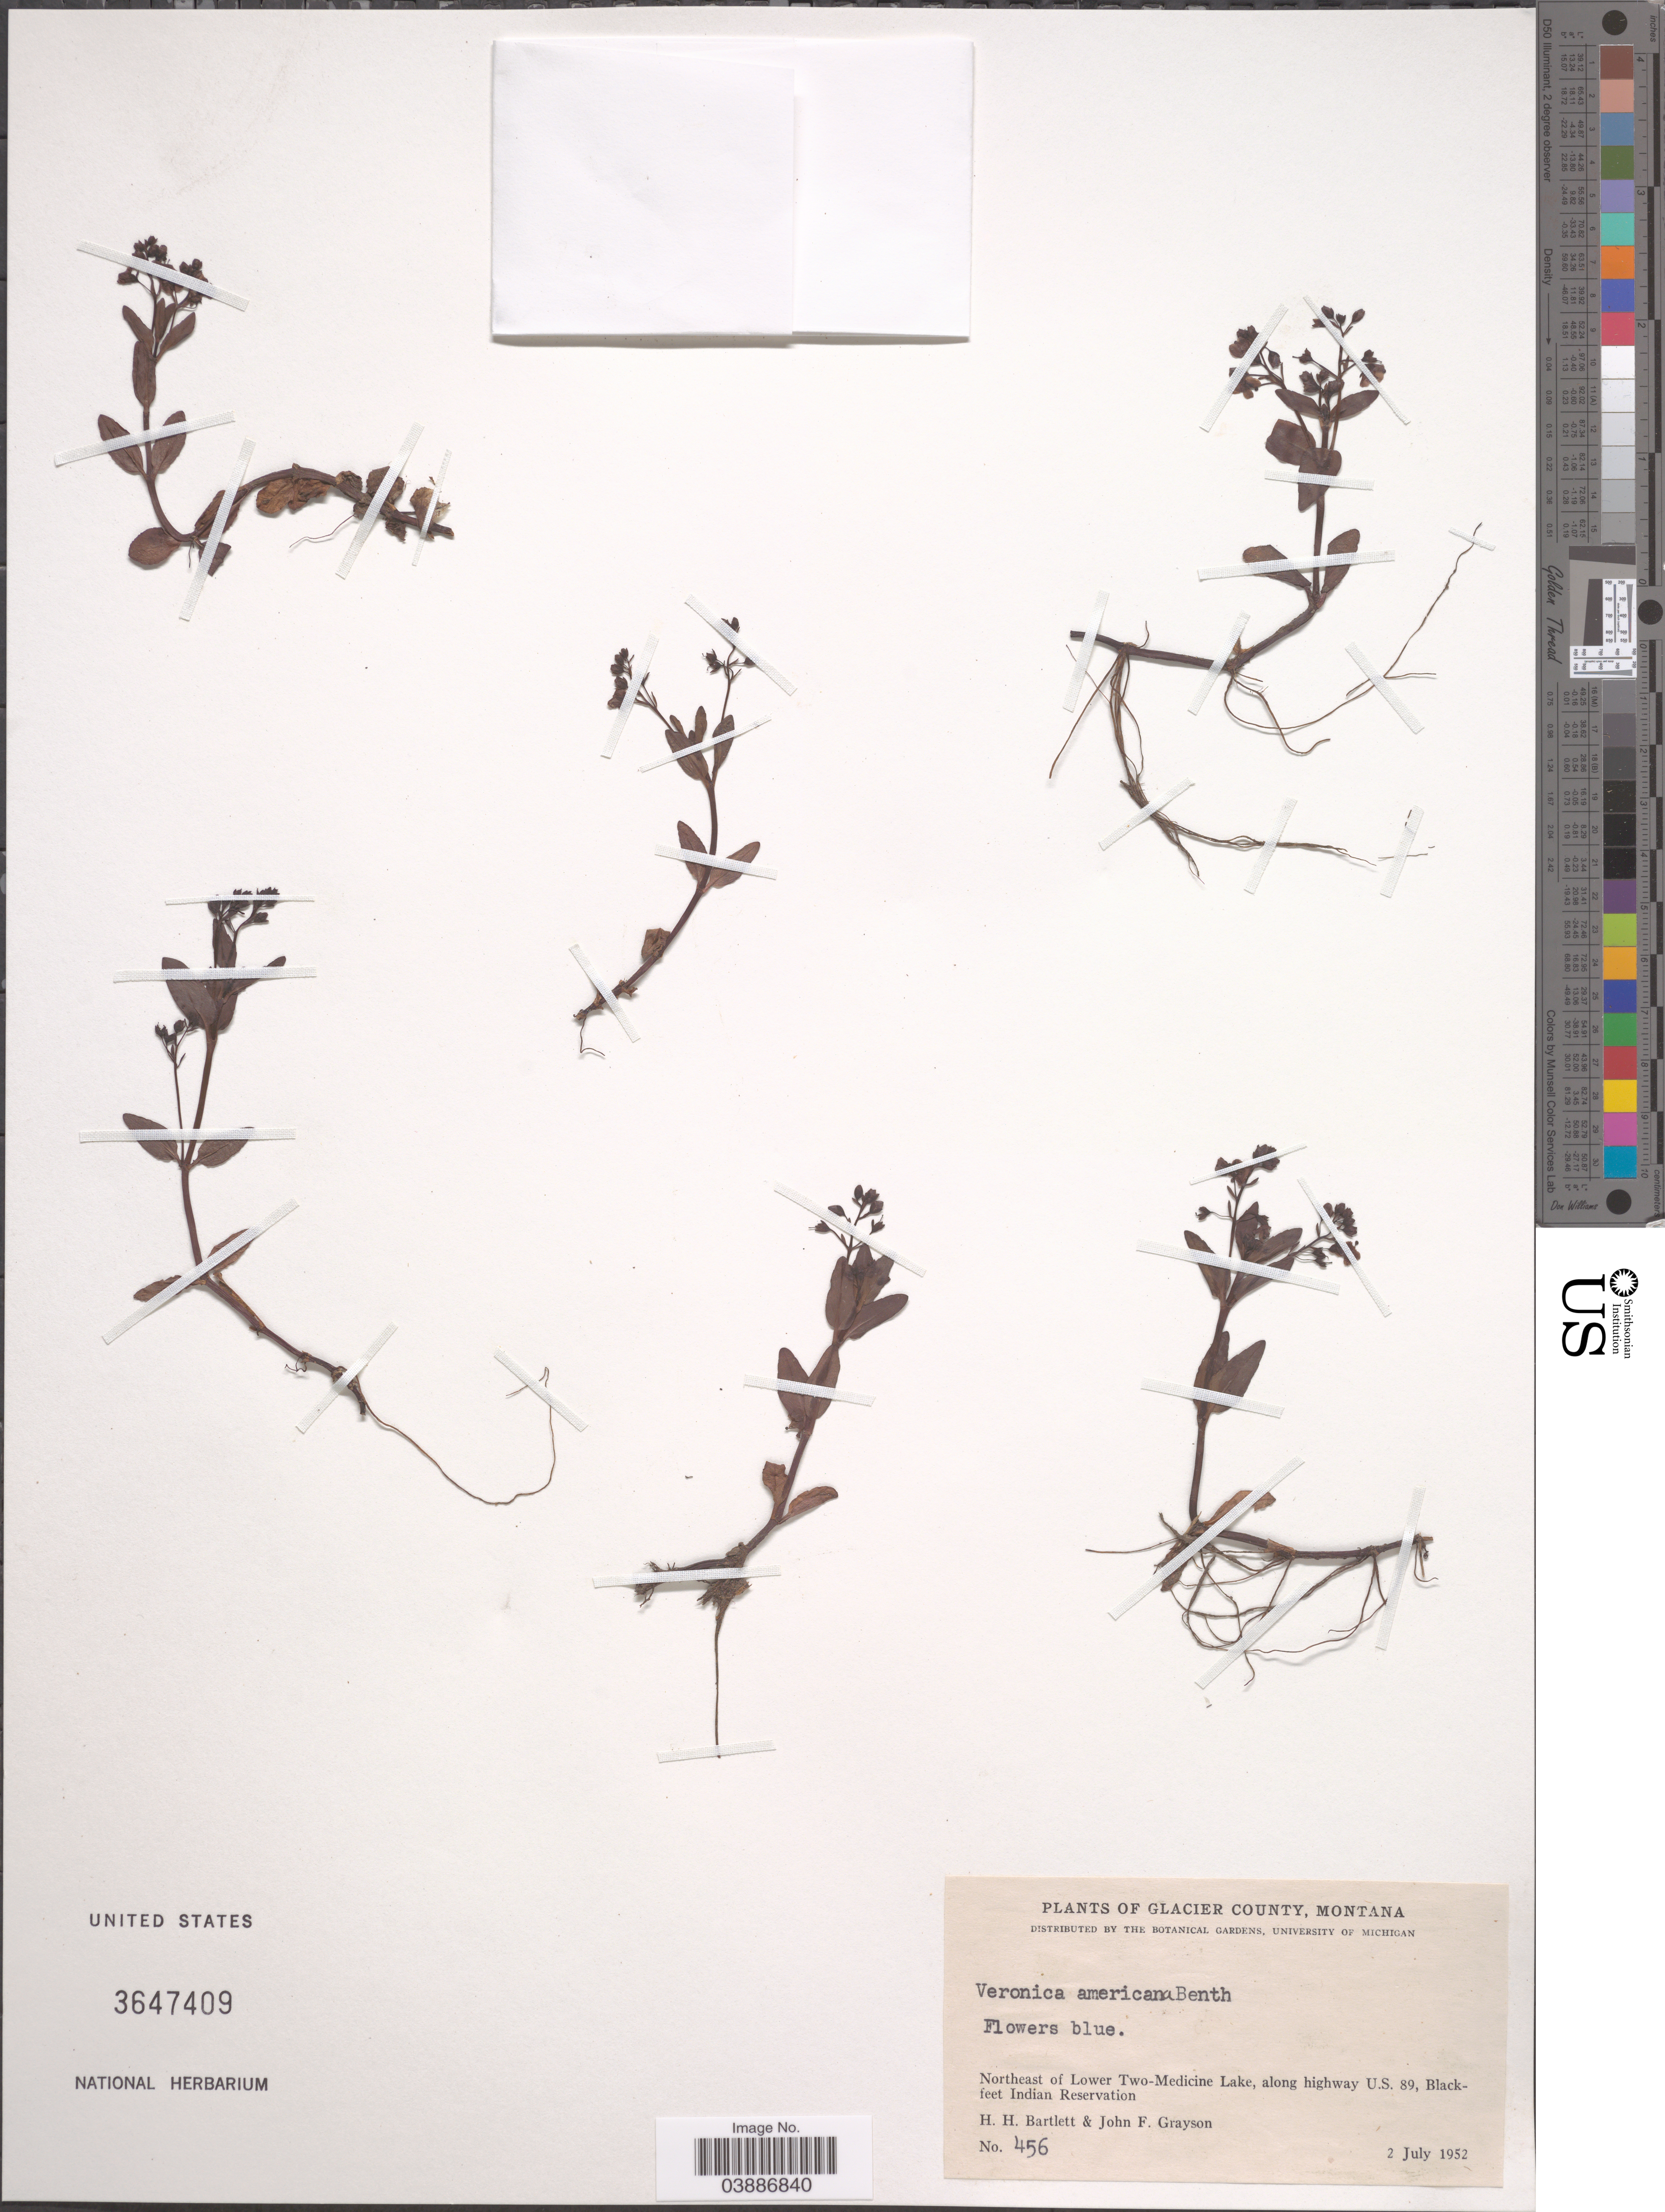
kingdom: Plantae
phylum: Tracheophyta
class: Magnoliopsida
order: Lamiales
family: Plantaginaceae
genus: Veronica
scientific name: Veronica americana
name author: Schwein. ex Benth.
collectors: H. H. Bartlett & J. Grayson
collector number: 456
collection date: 1952-07-02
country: United States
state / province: Montana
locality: Glacier County. Northeast of Lower Two-Medicine Lake, along highway U.S. 89, Blackfeet Indian Reservation.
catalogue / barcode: US 3647409